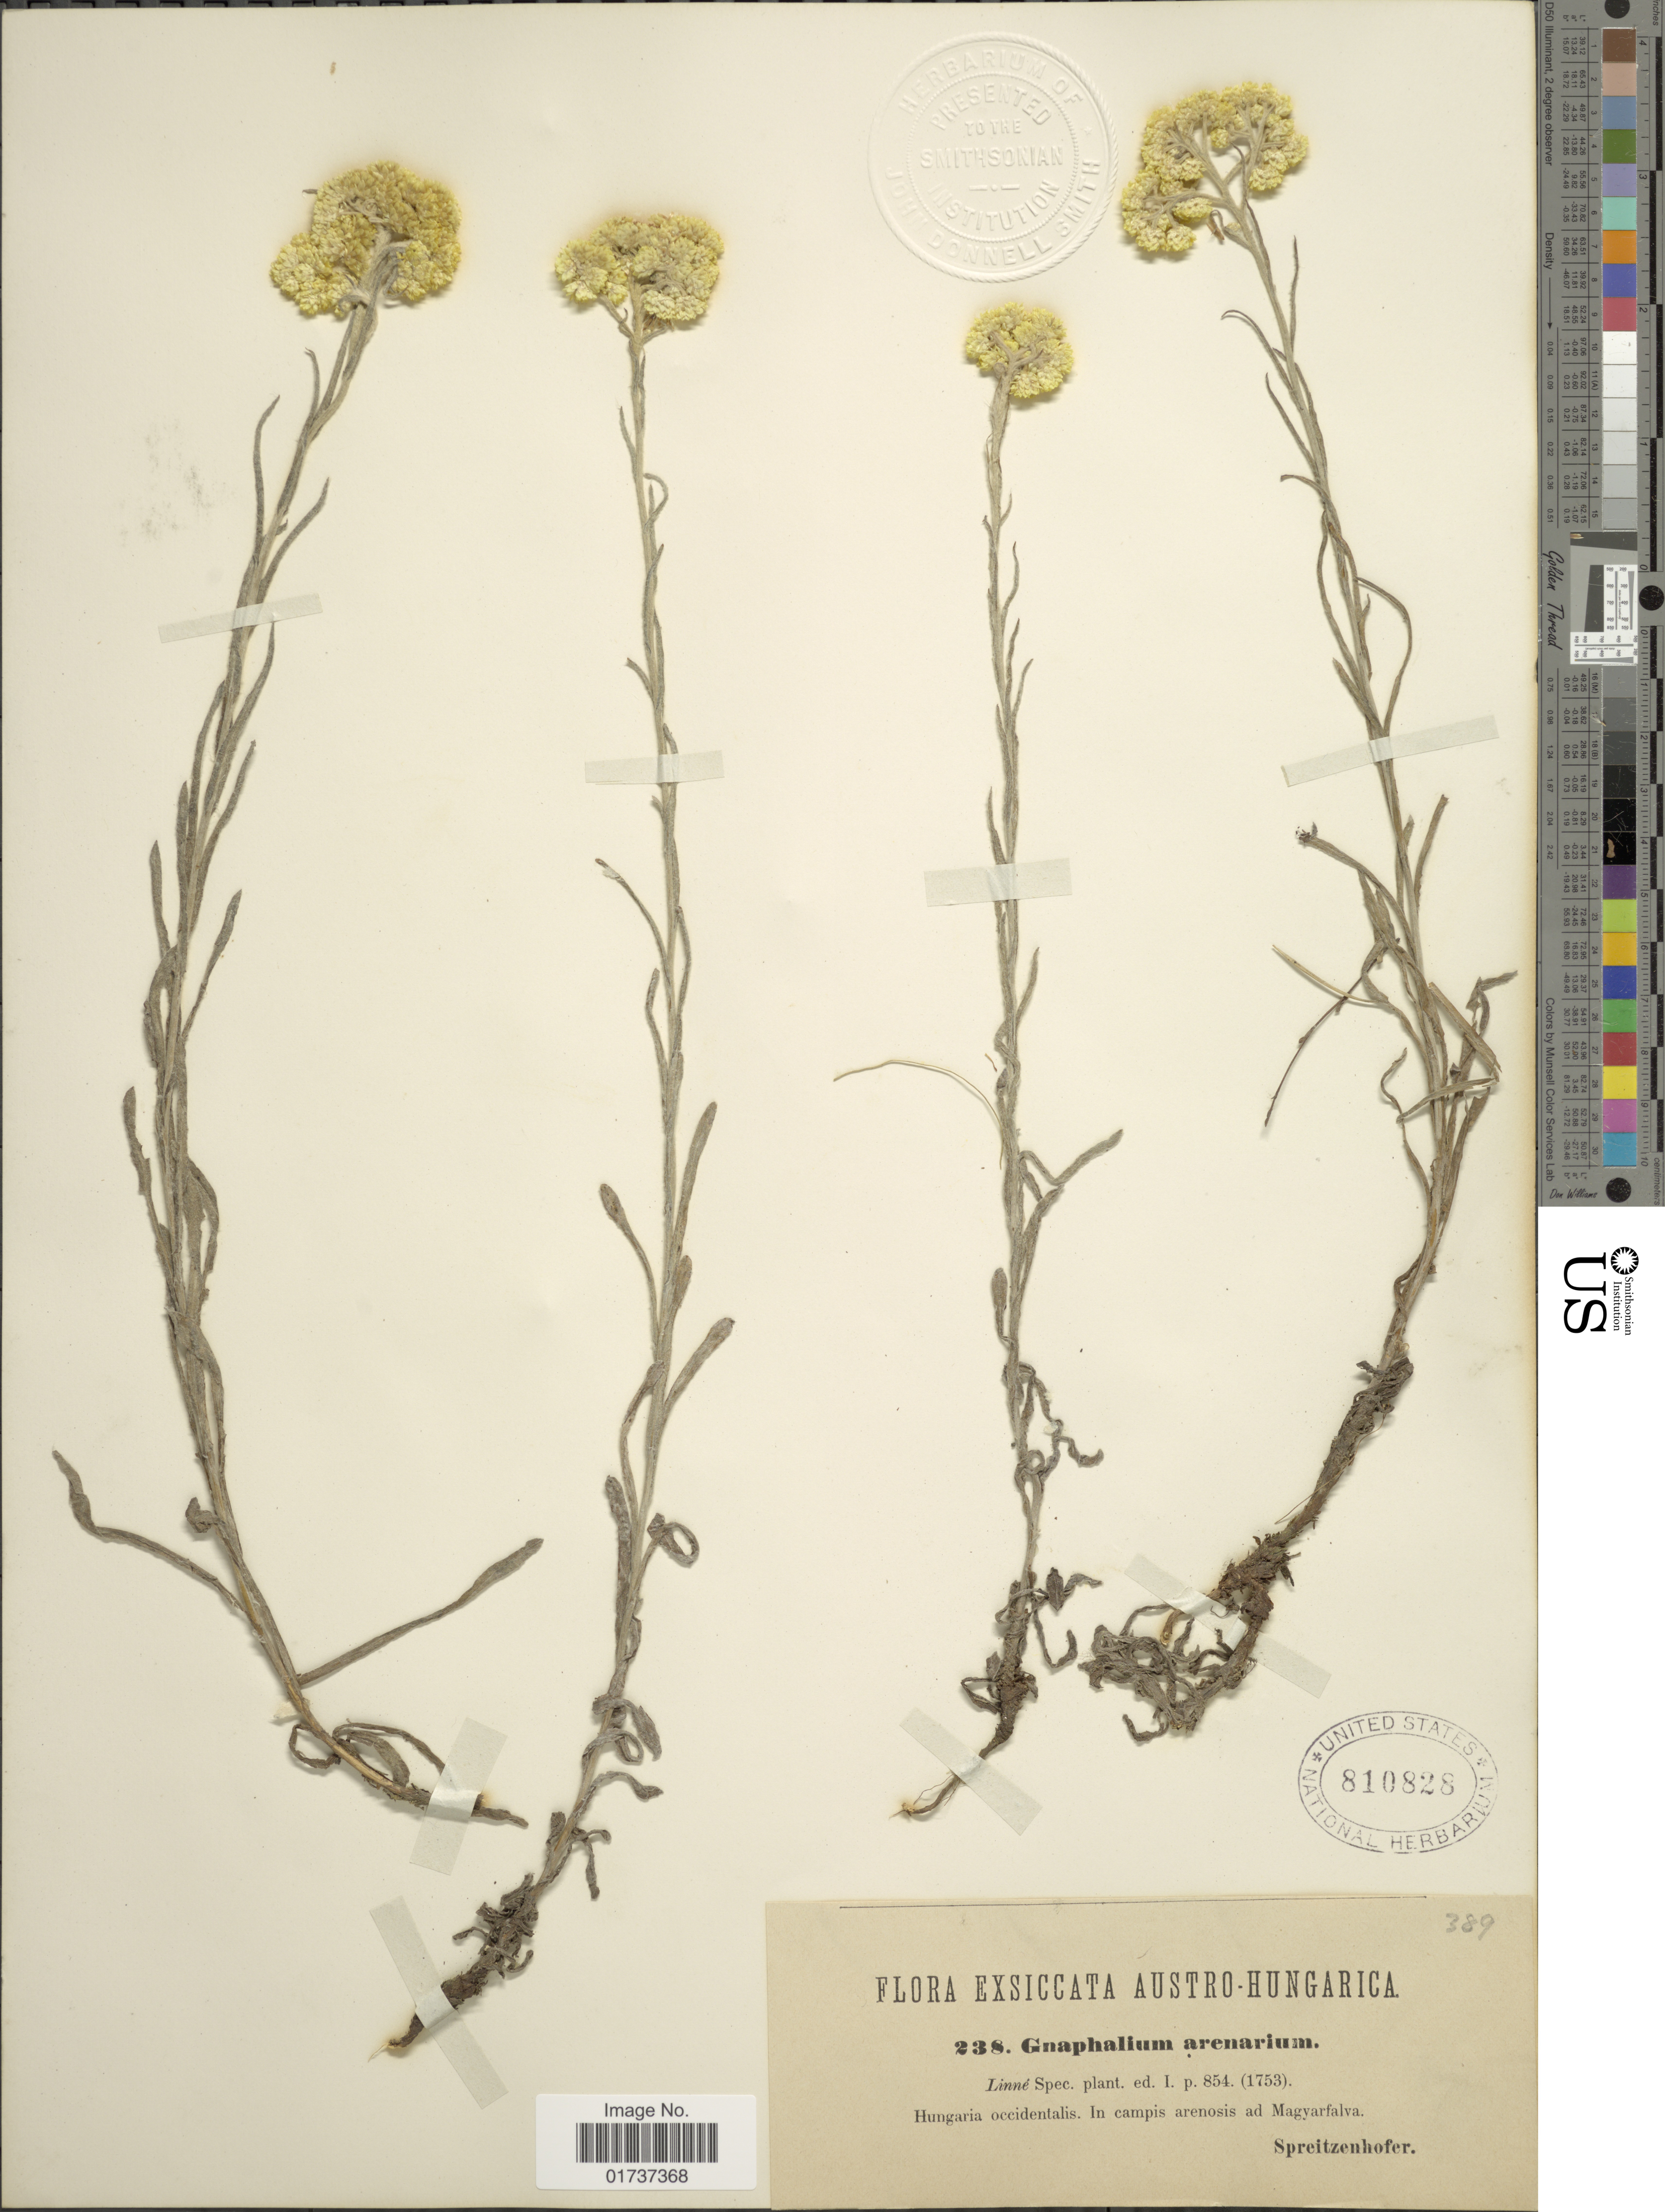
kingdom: Plantae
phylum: Tracheophyta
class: Magnoliopsida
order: Asterales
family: Asteraceae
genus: Gnaphalium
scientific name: Gnaphalium arenarium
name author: L.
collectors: G. Spreitzenhofer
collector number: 238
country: Hungary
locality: Hungaria occidentalis. In campis arenosis ad Magyarfalva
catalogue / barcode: US 810828